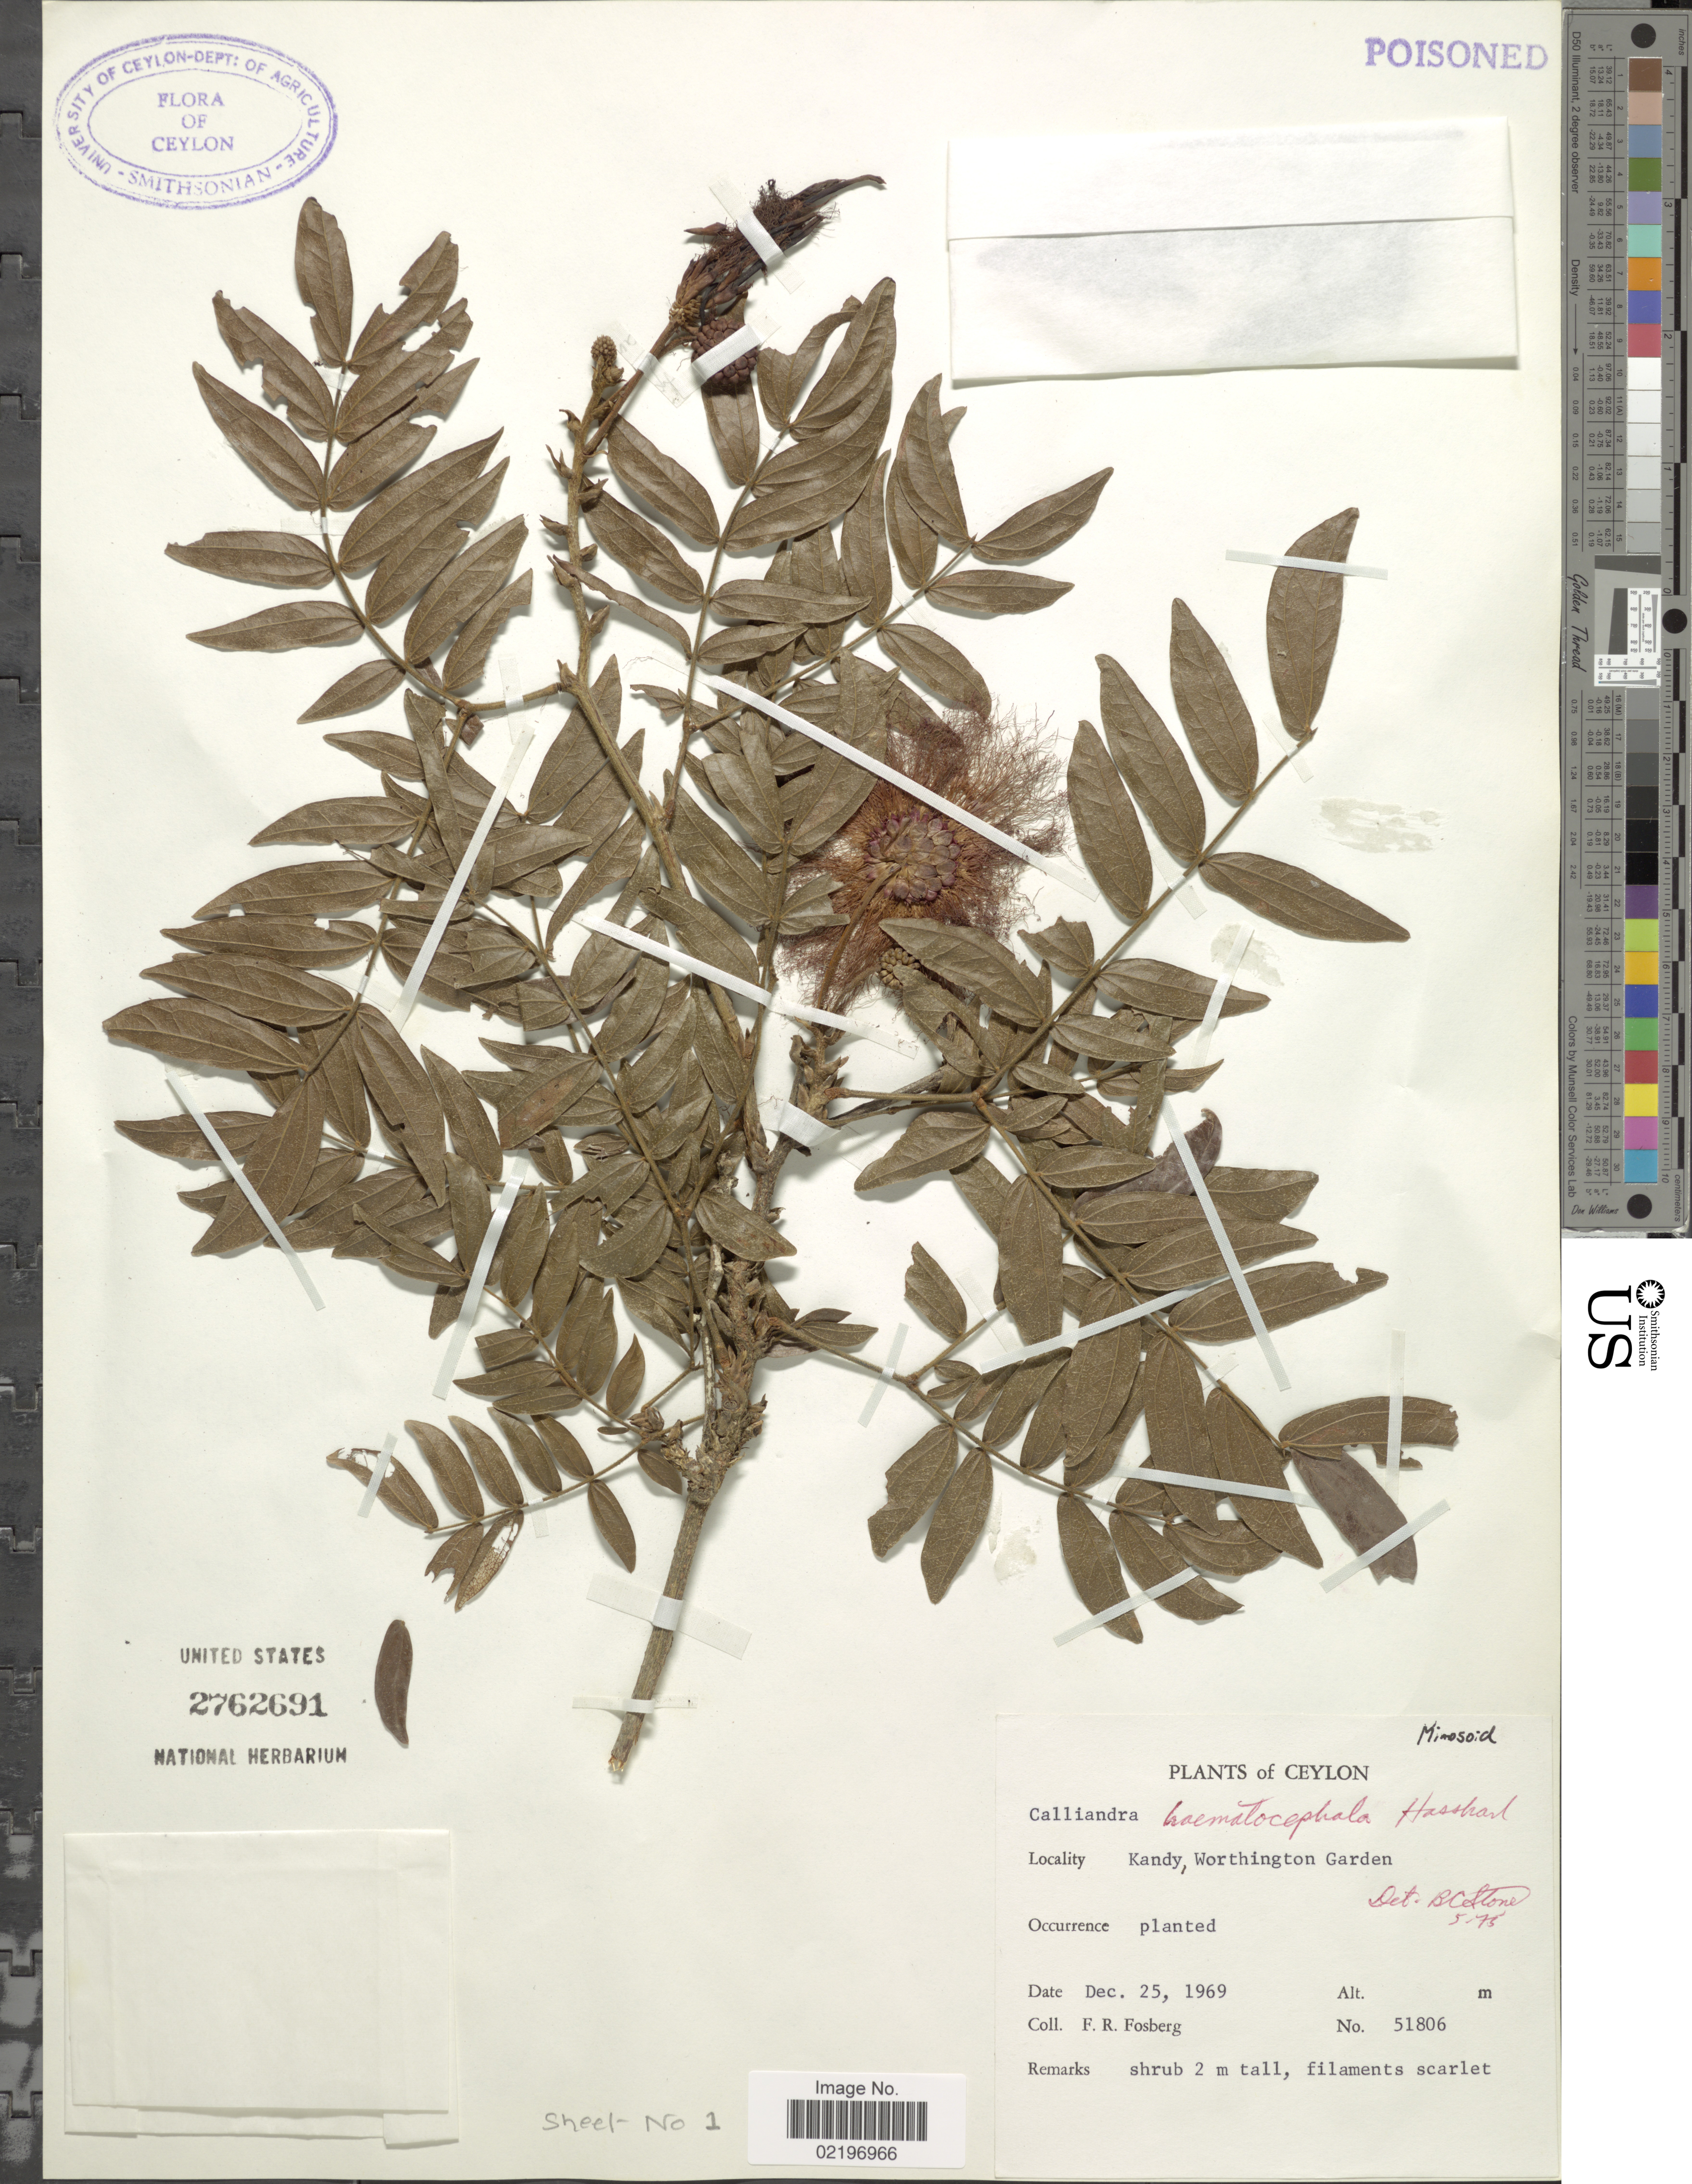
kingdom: Plantae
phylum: Tracheophyta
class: Magnoliopsida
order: Fabales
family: Fabaceae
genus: Calliandra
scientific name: Calliandra haematocephala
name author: Hassk.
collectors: F. R. Fosberg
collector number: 51806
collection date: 1969-12-25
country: Sri Lanka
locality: Ceylon. Kandy, Worthington Garden.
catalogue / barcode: US 2762691